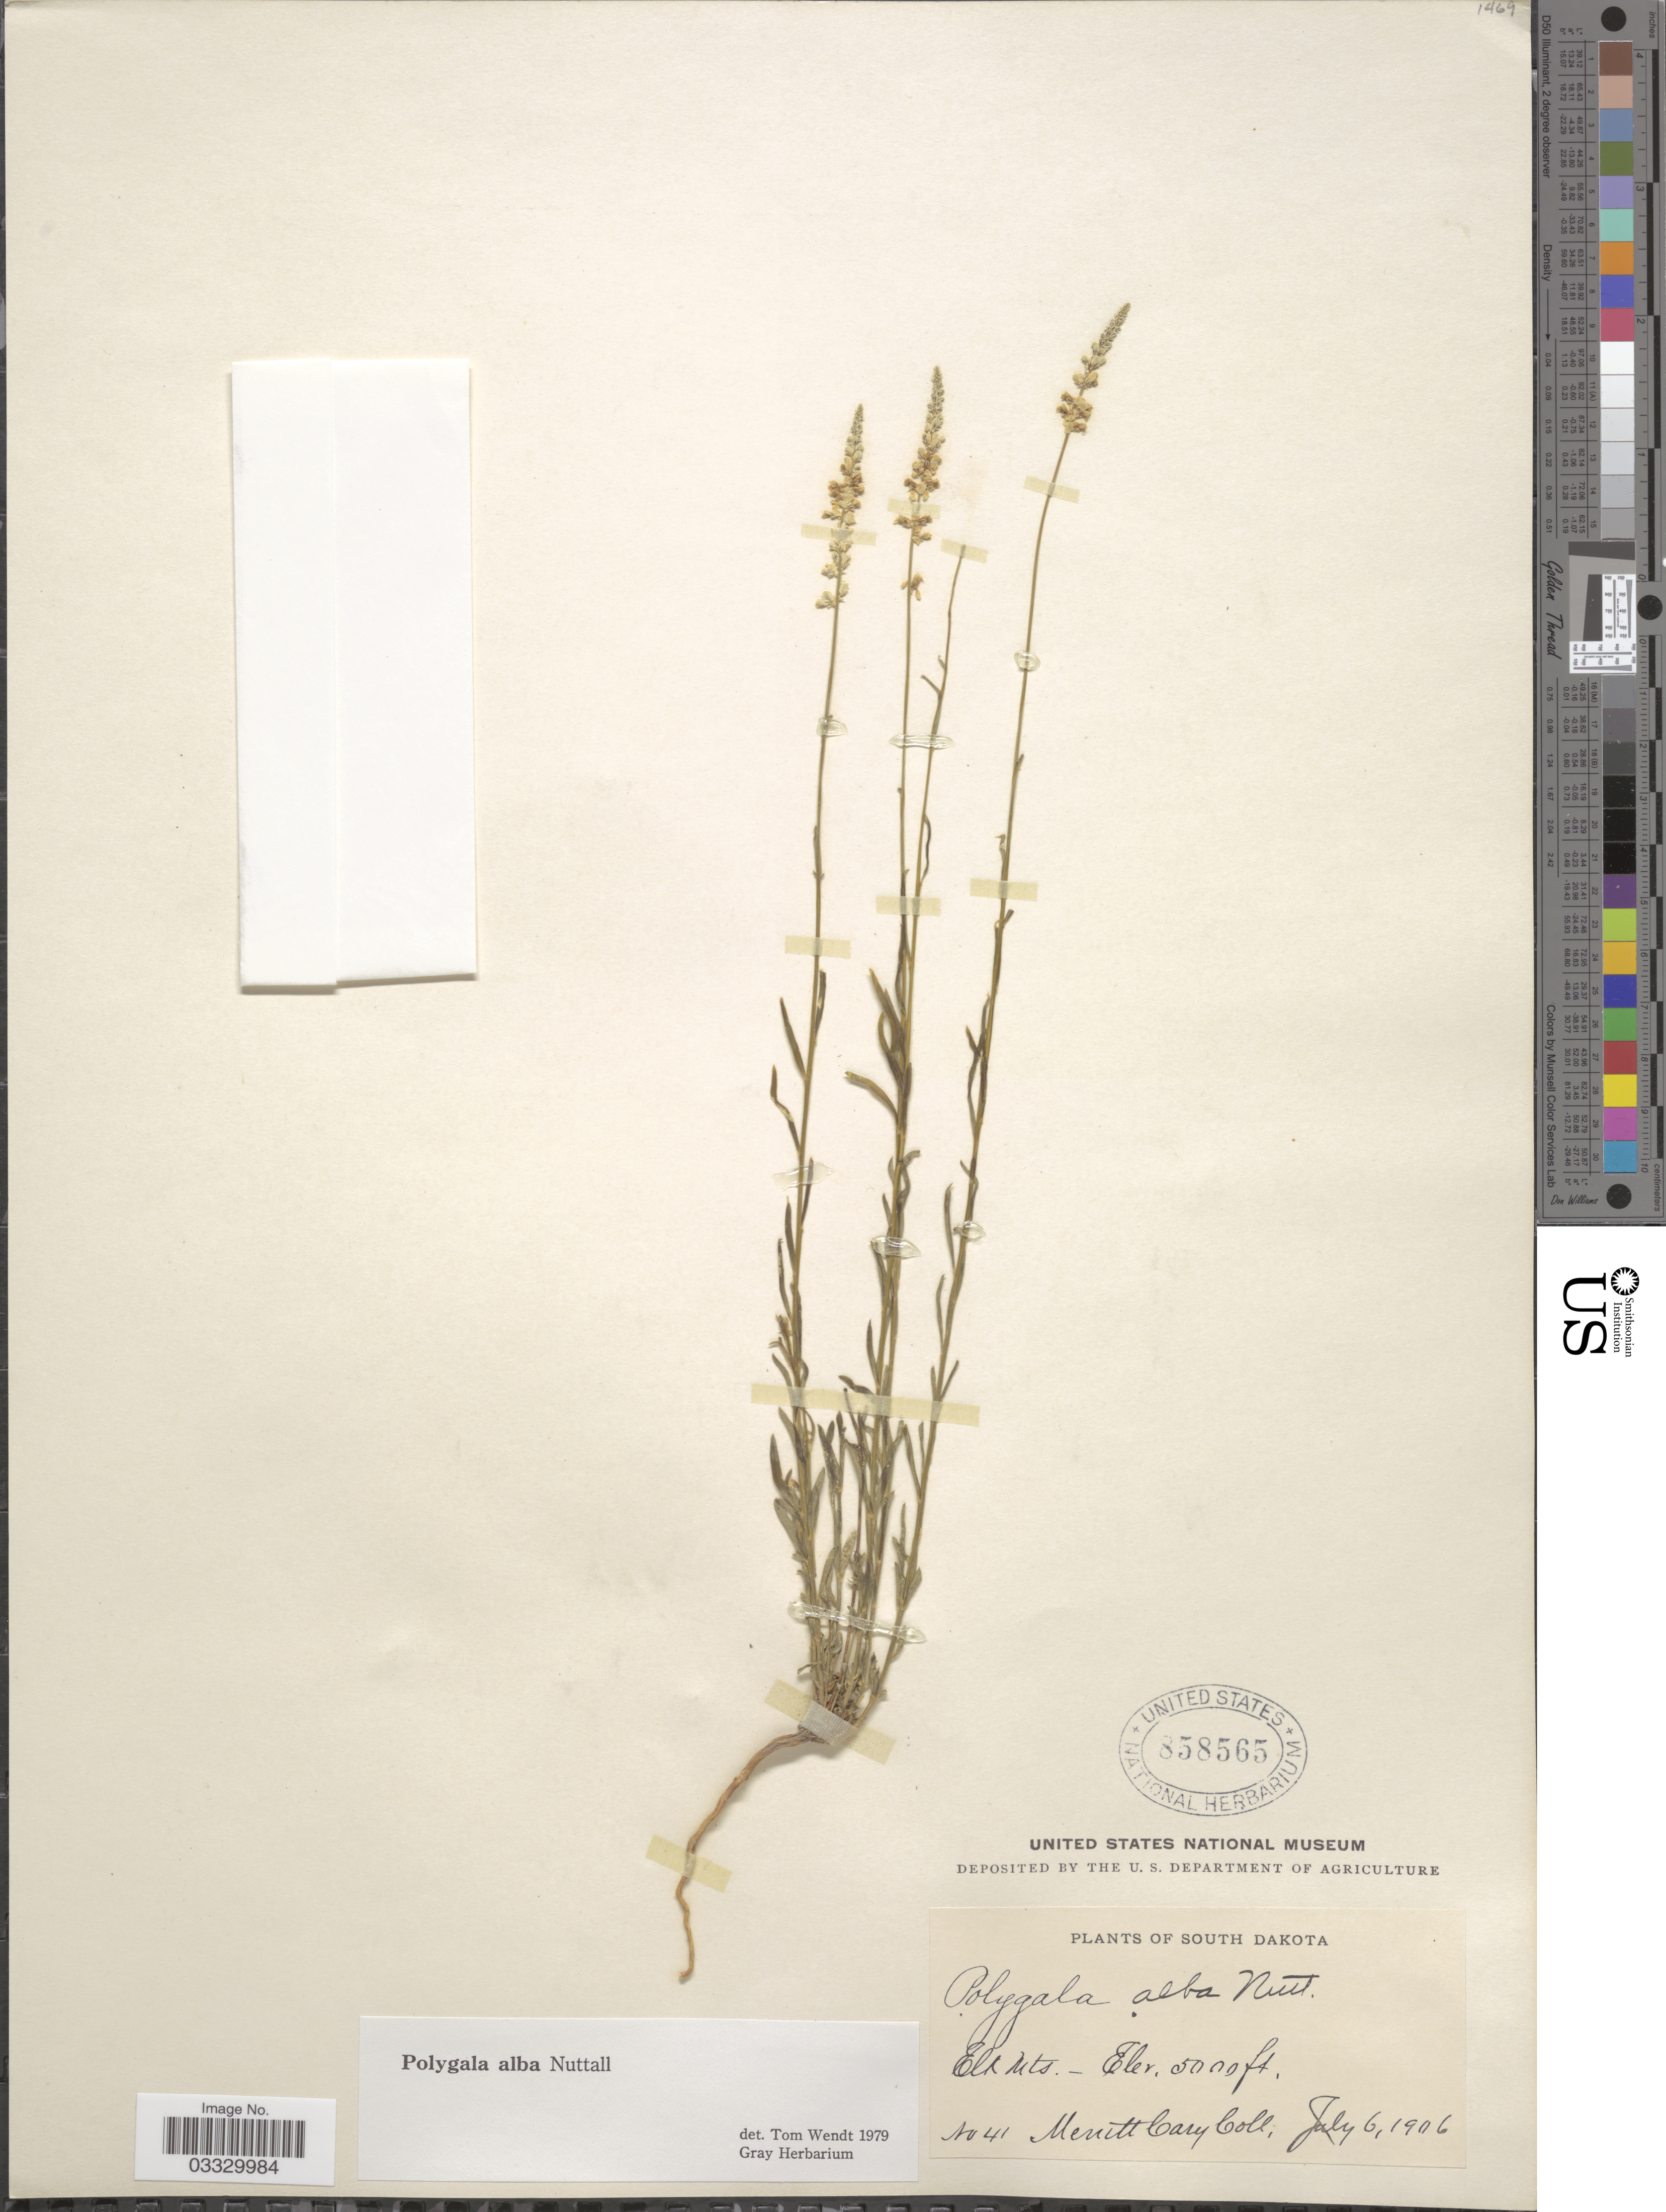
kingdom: Plantae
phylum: Tracheophyta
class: Magnoliopsida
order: Fabales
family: Polygalaceae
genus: Polygala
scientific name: Polygala alba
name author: Nutt.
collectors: M. Cary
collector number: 41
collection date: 1906-07-06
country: United States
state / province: South Dakota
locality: Elk Mts.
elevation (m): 1524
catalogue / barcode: US 858565